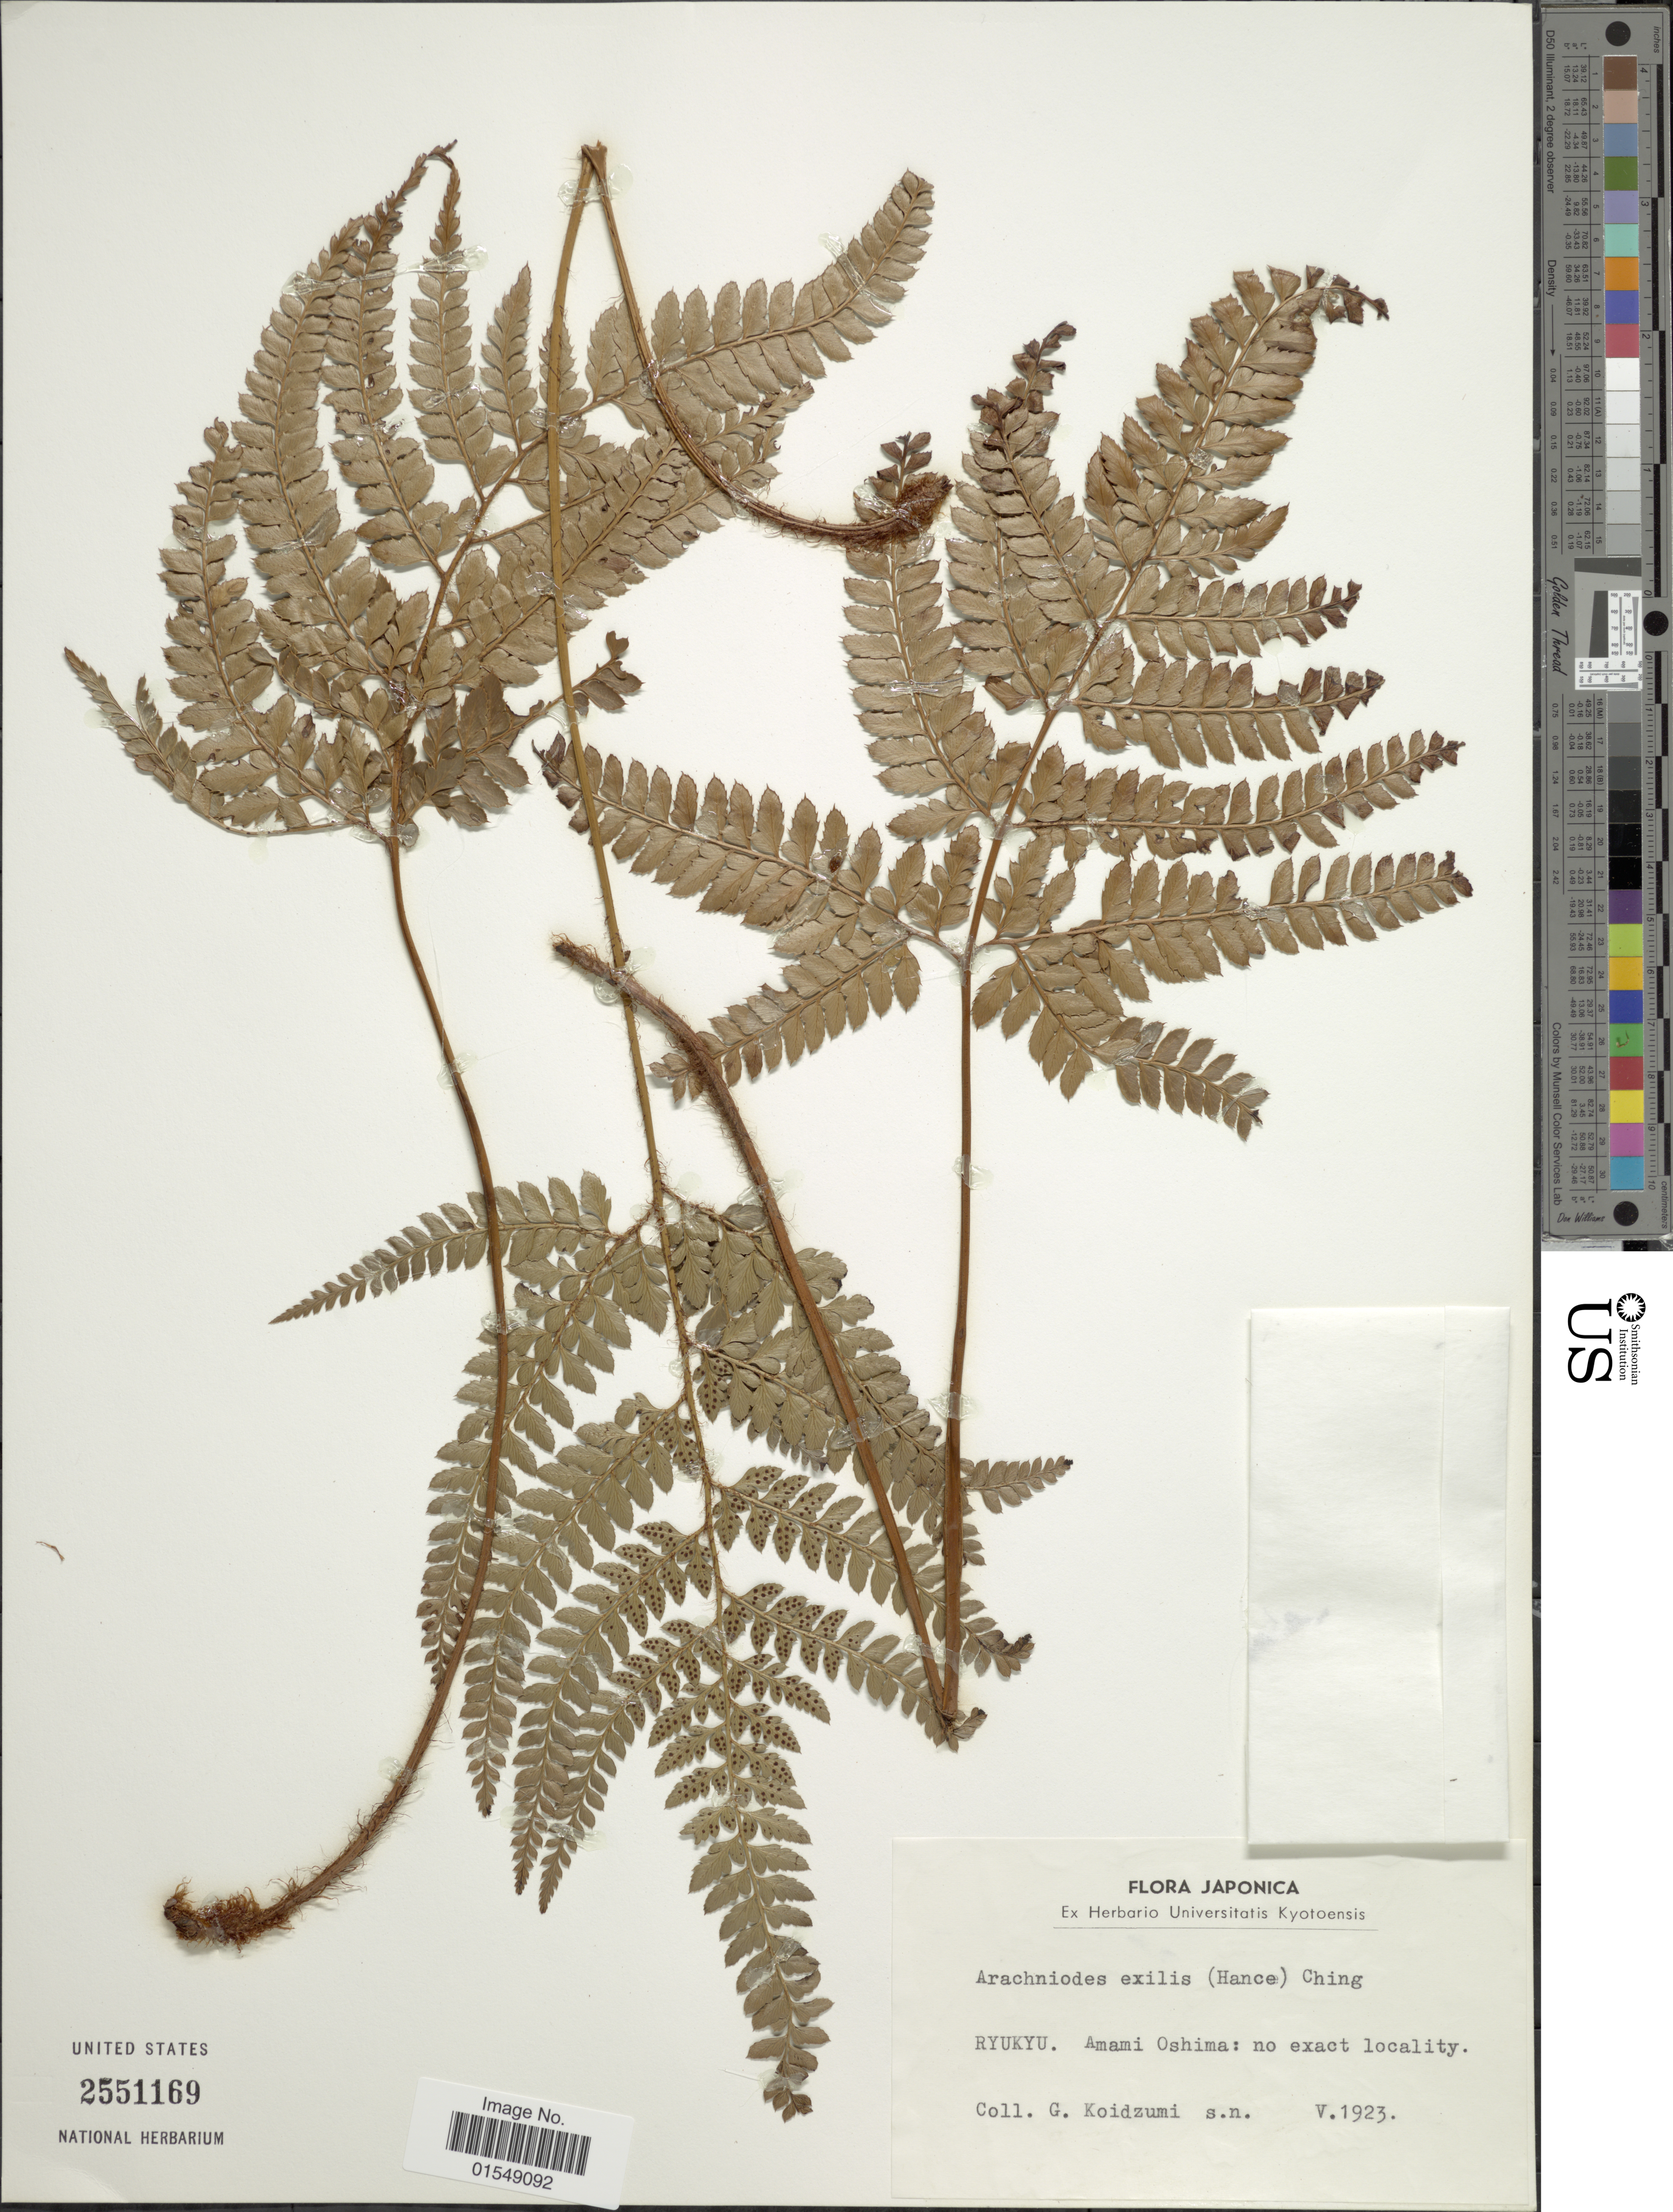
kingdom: Plantae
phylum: Tracheophyta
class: Polypodiopsida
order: Polypodiales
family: Dryopteridaceae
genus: Arachniodes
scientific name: Arachniodes exilis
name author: (Hance) Ching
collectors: G. Koidzumi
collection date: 1923-05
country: Japan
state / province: Okinawa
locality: Ryukyu, Amami Oshima: no exact locality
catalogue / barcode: US 2551169